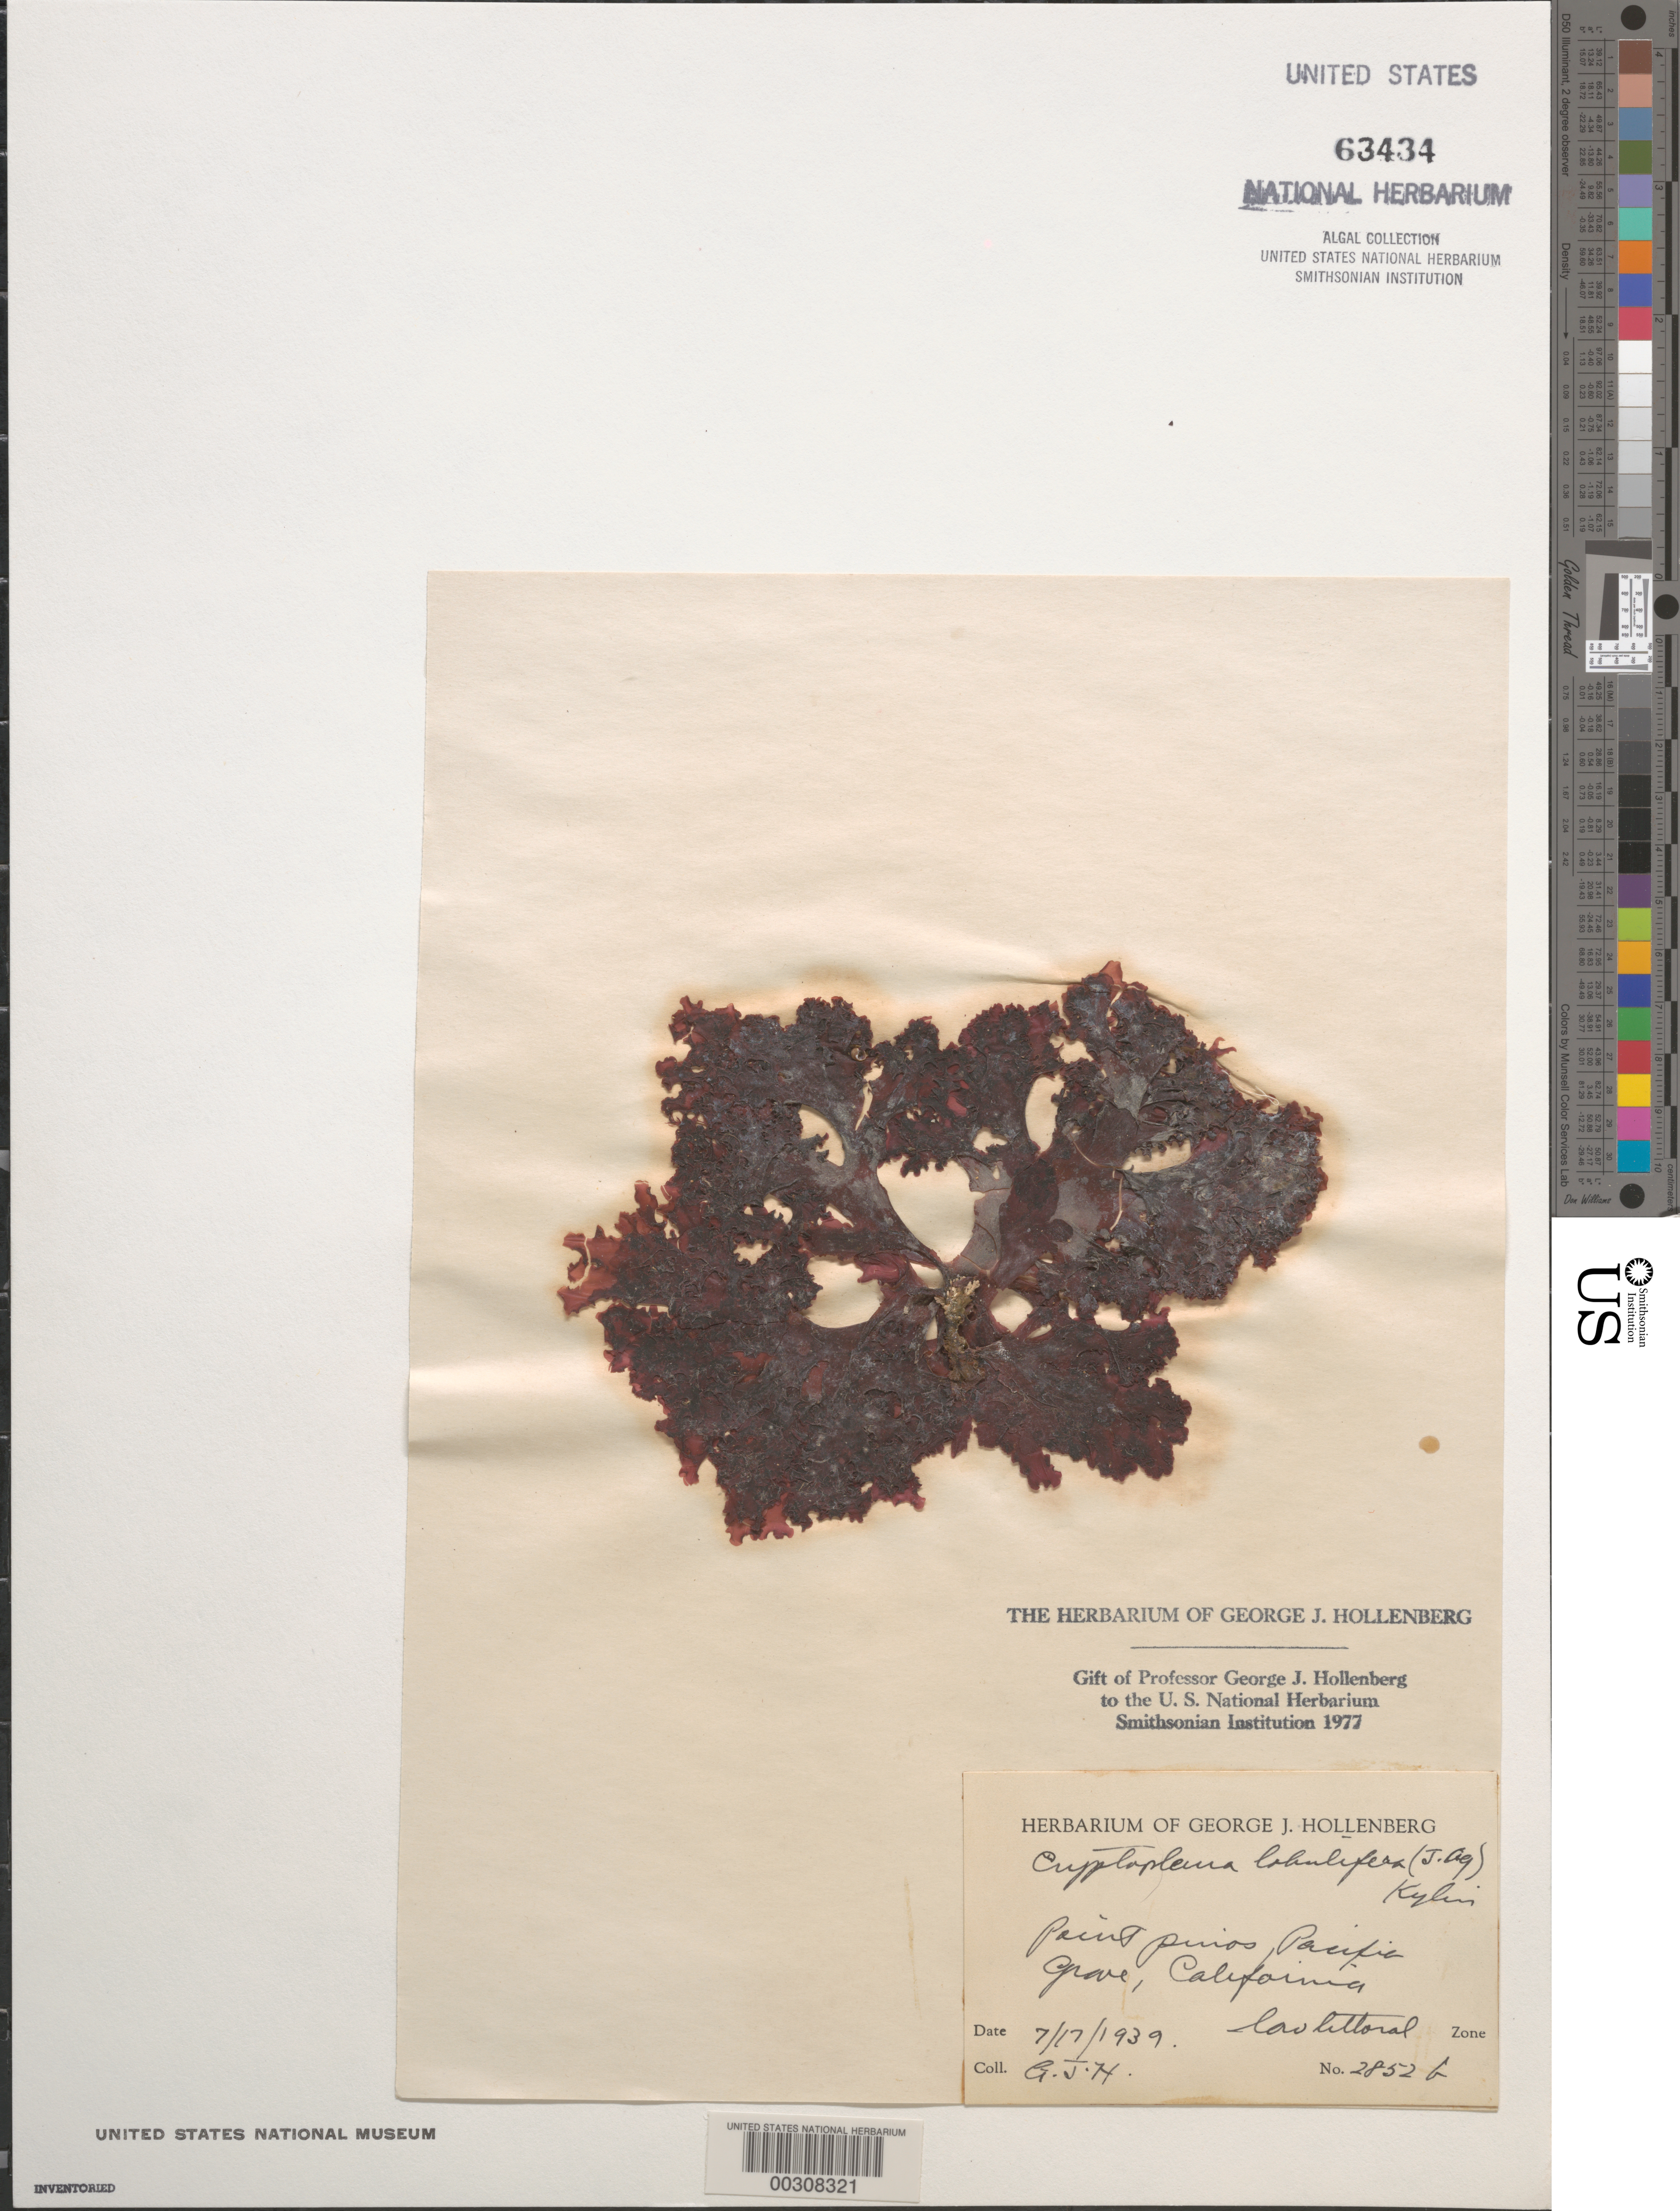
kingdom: Plantae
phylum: Rhodophyta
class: Florideophyceae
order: Ceramiales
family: Delesseriaceae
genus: Cryptopleura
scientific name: Cryptopleura lobulifera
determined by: Hollenberg, George J.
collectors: G. Hollenberg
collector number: GJH 2852b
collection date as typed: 17 Jul 1939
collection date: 1939-07-17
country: United States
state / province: California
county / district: Monterey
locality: Point Pinos, Pacific Grove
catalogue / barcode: US 63434